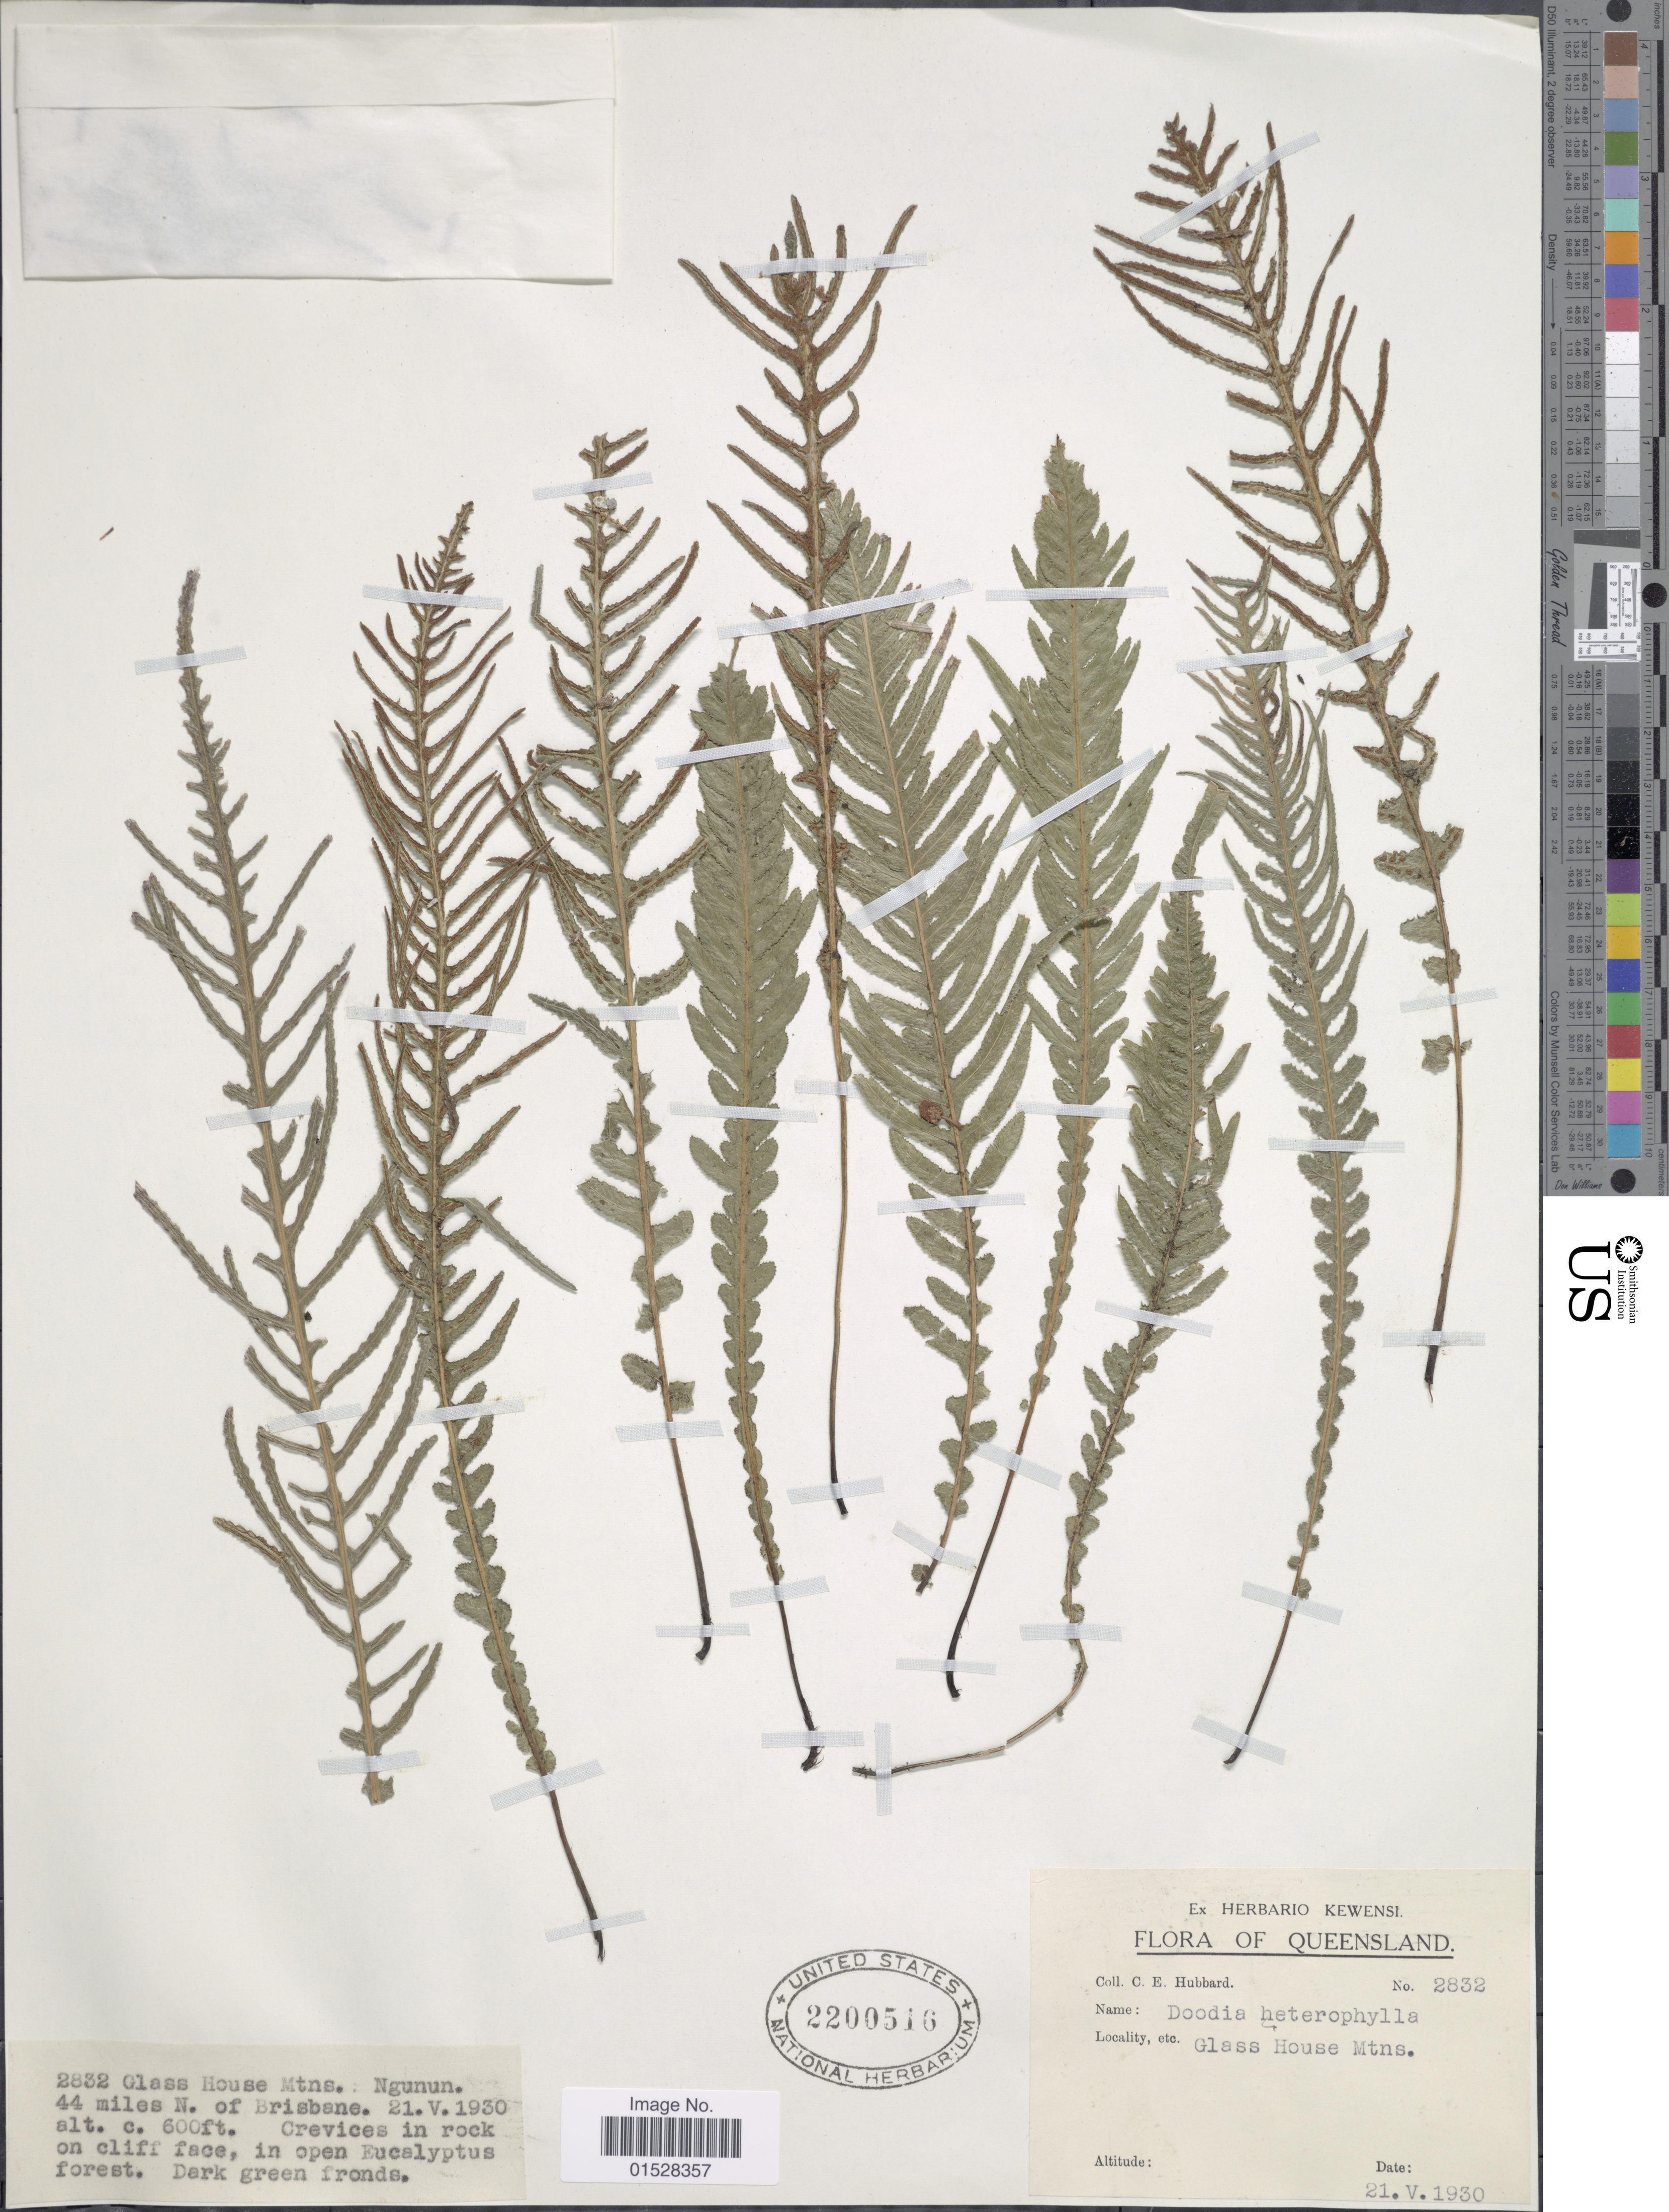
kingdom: Plantae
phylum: Tracheophyta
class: Polypodiopsida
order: Polypodiales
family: Blechnaceae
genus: Blechnum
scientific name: Blechnum doodianum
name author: Christenh.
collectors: C. E. Hubbard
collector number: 2832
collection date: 1930-05-21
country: Australia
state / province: Queensland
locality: Glass House Mtns, Ngunun, 44 miles N. of Brisbane.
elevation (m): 183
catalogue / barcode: US 2200516